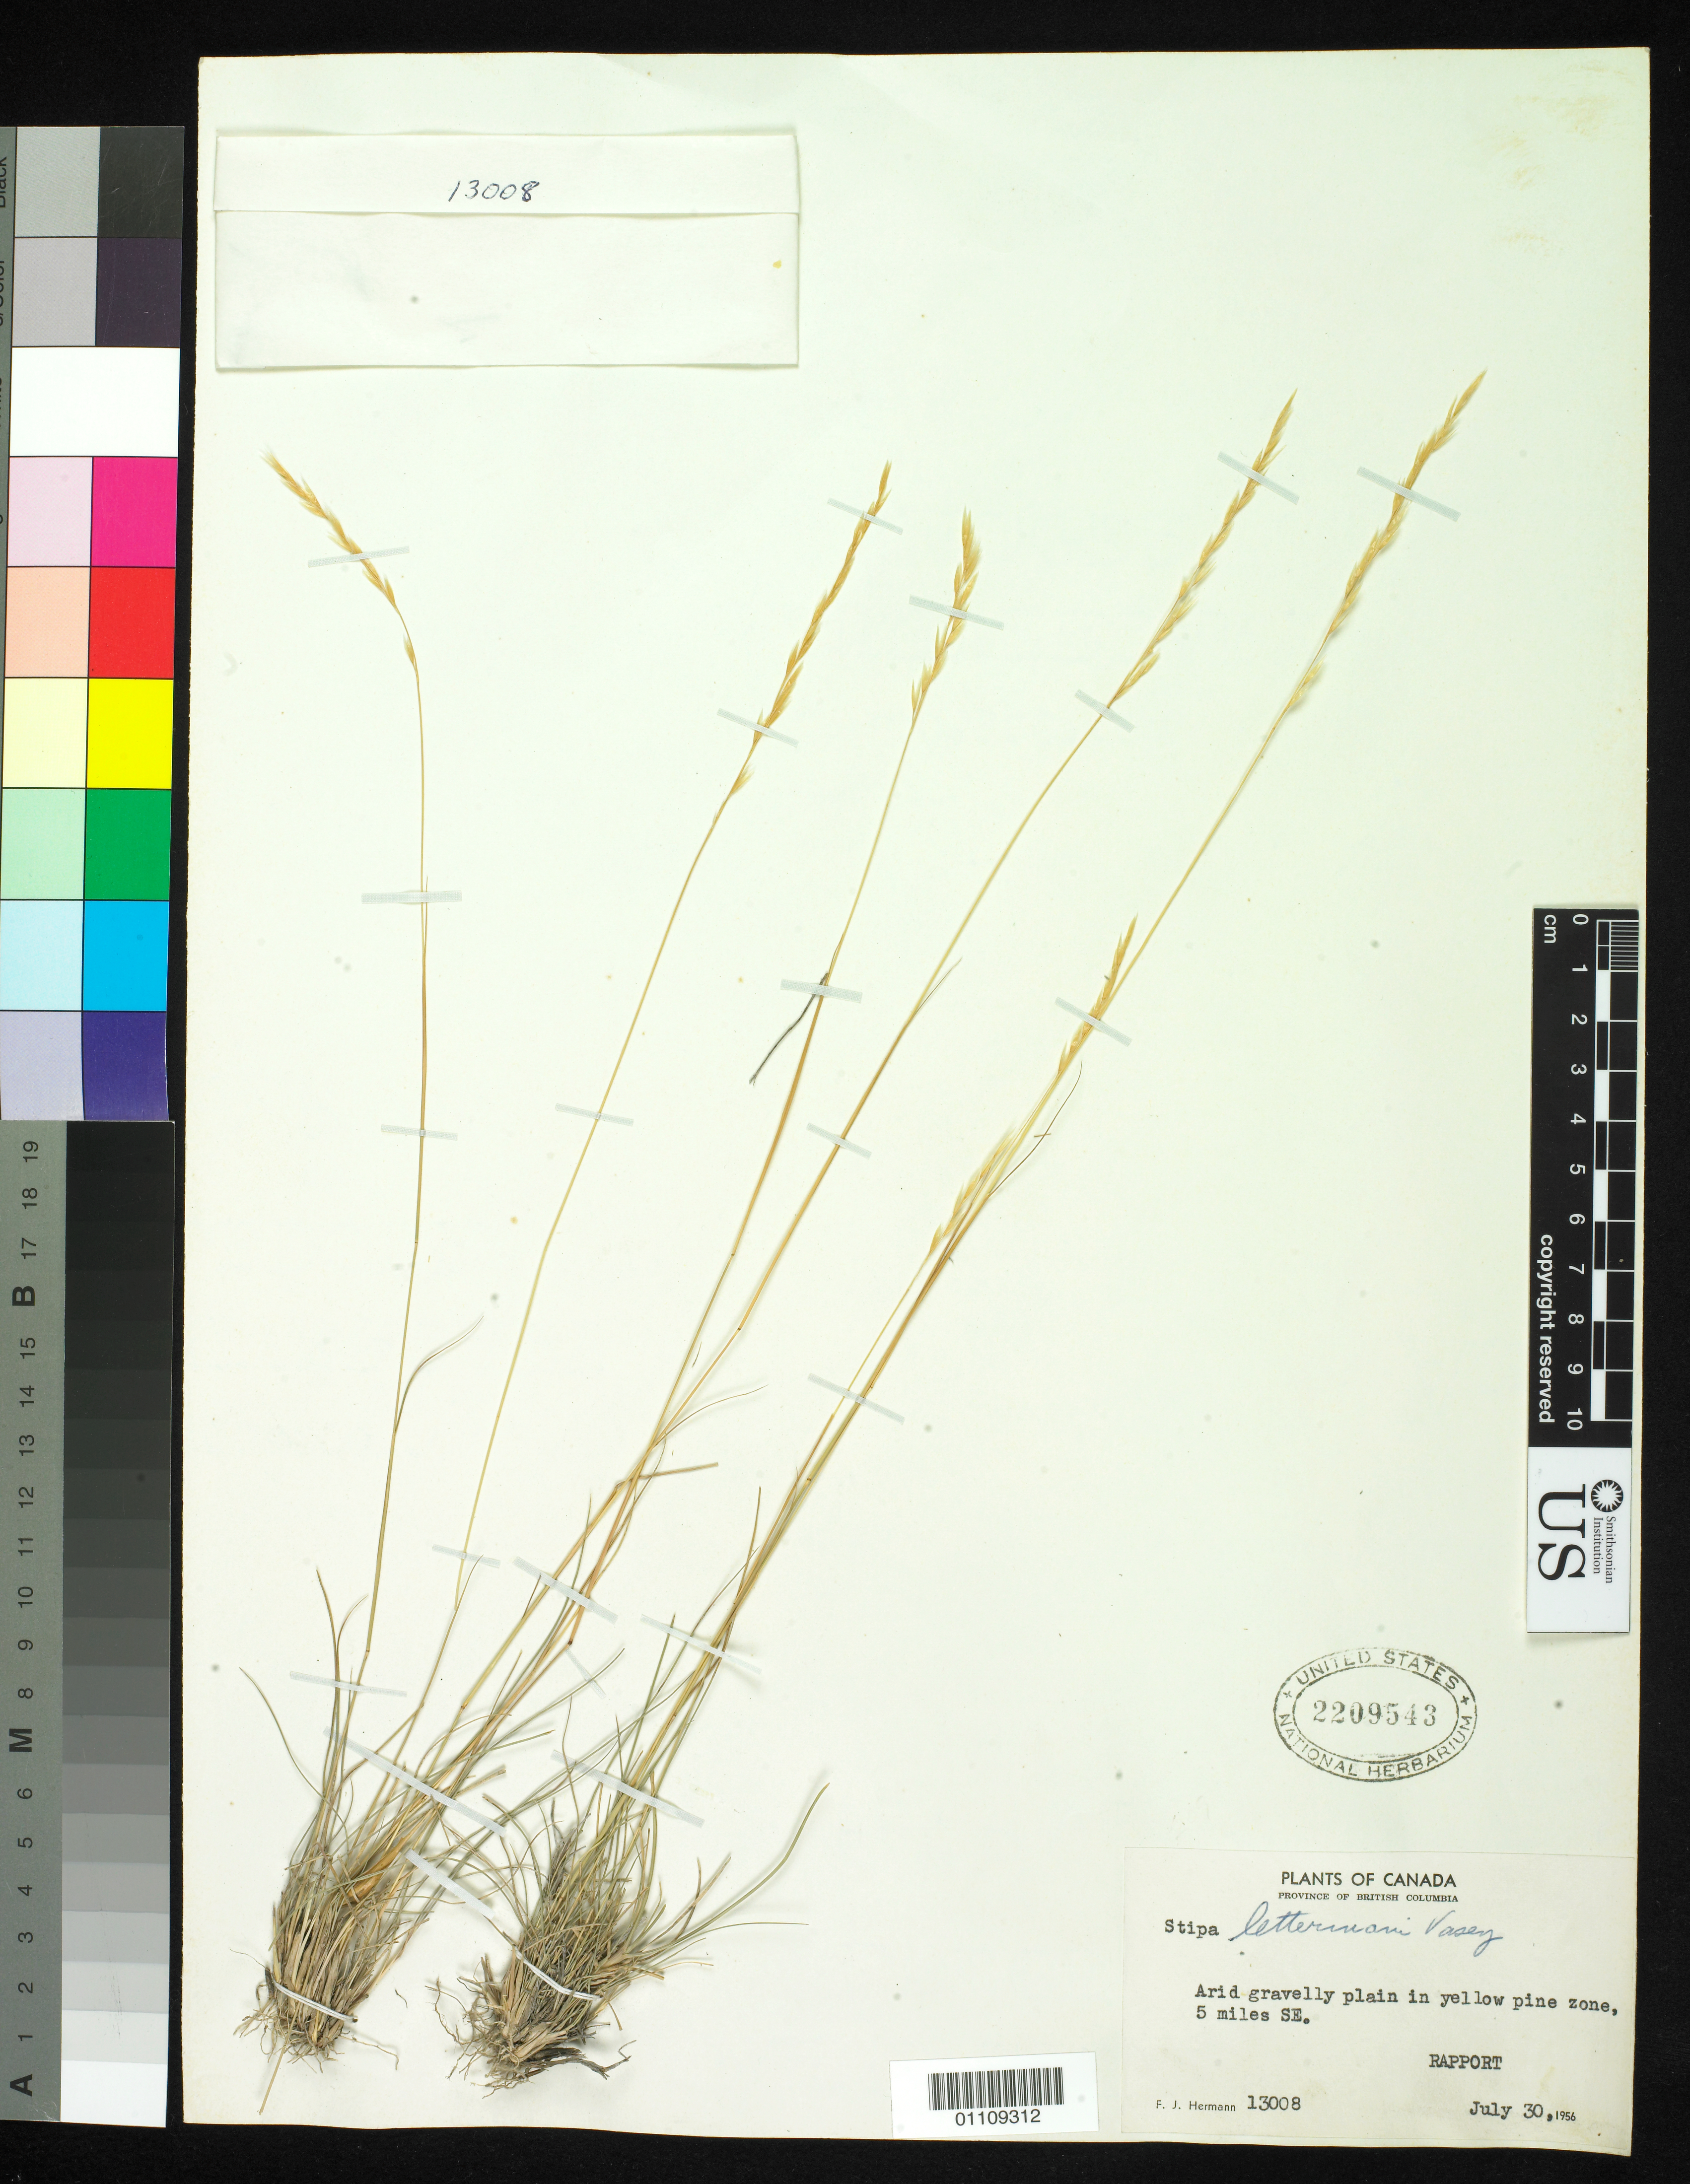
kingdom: Plantae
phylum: Tracheophyta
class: Liliopsida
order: Poales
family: Poaceae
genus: Eriocoma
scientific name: Eriocoma lettermanii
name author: (Vasey) Romasch.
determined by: Poaceae Reorganization Project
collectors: F. J. Hermann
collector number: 13008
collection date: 1956-07-30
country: Canada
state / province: British Columbia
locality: Arid gravelly plain in yellow pine zone, 5 mi. SE.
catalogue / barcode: US 2209543